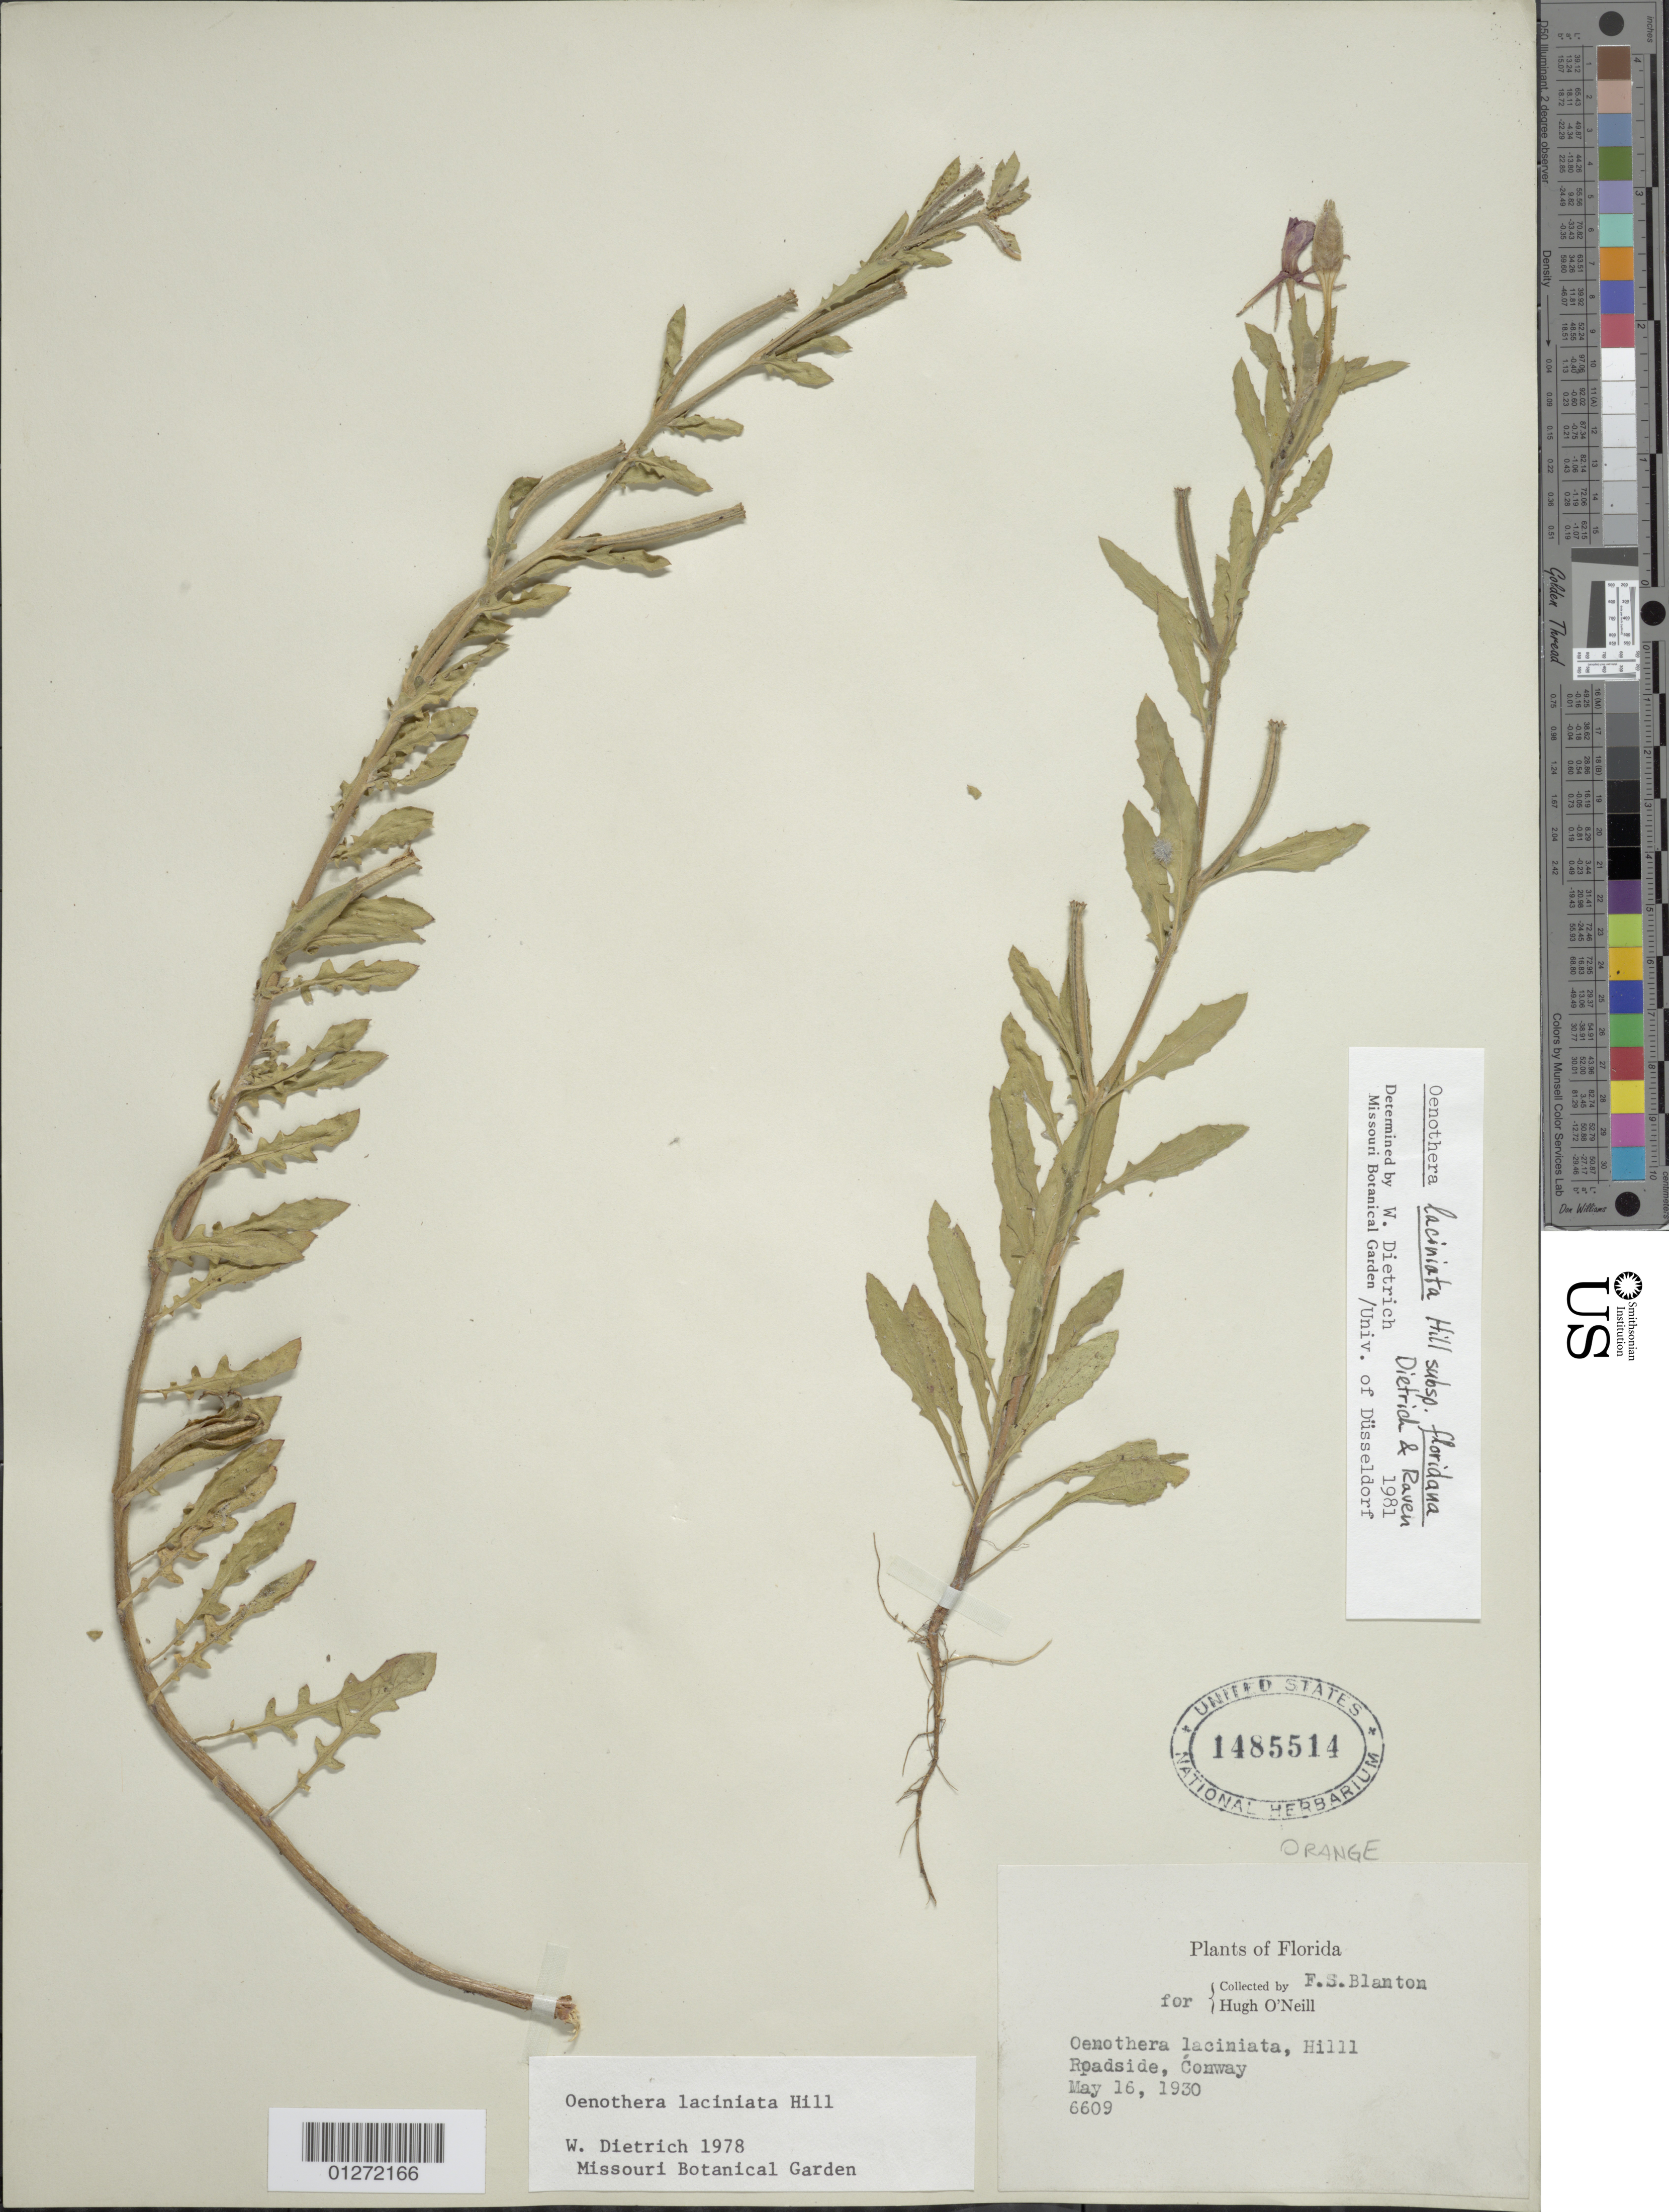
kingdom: Plantae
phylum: Tracheophyta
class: Magnoliopsida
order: Myrtales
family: Onagraceae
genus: Oenothera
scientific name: Oenothera laciniata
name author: Hill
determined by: Dietrich, W.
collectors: F. S. Blanton & H. O'Neill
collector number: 6609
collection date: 1930-05-16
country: United States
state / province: Florida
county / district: Orange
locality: Conway.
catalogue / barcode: US 1485514